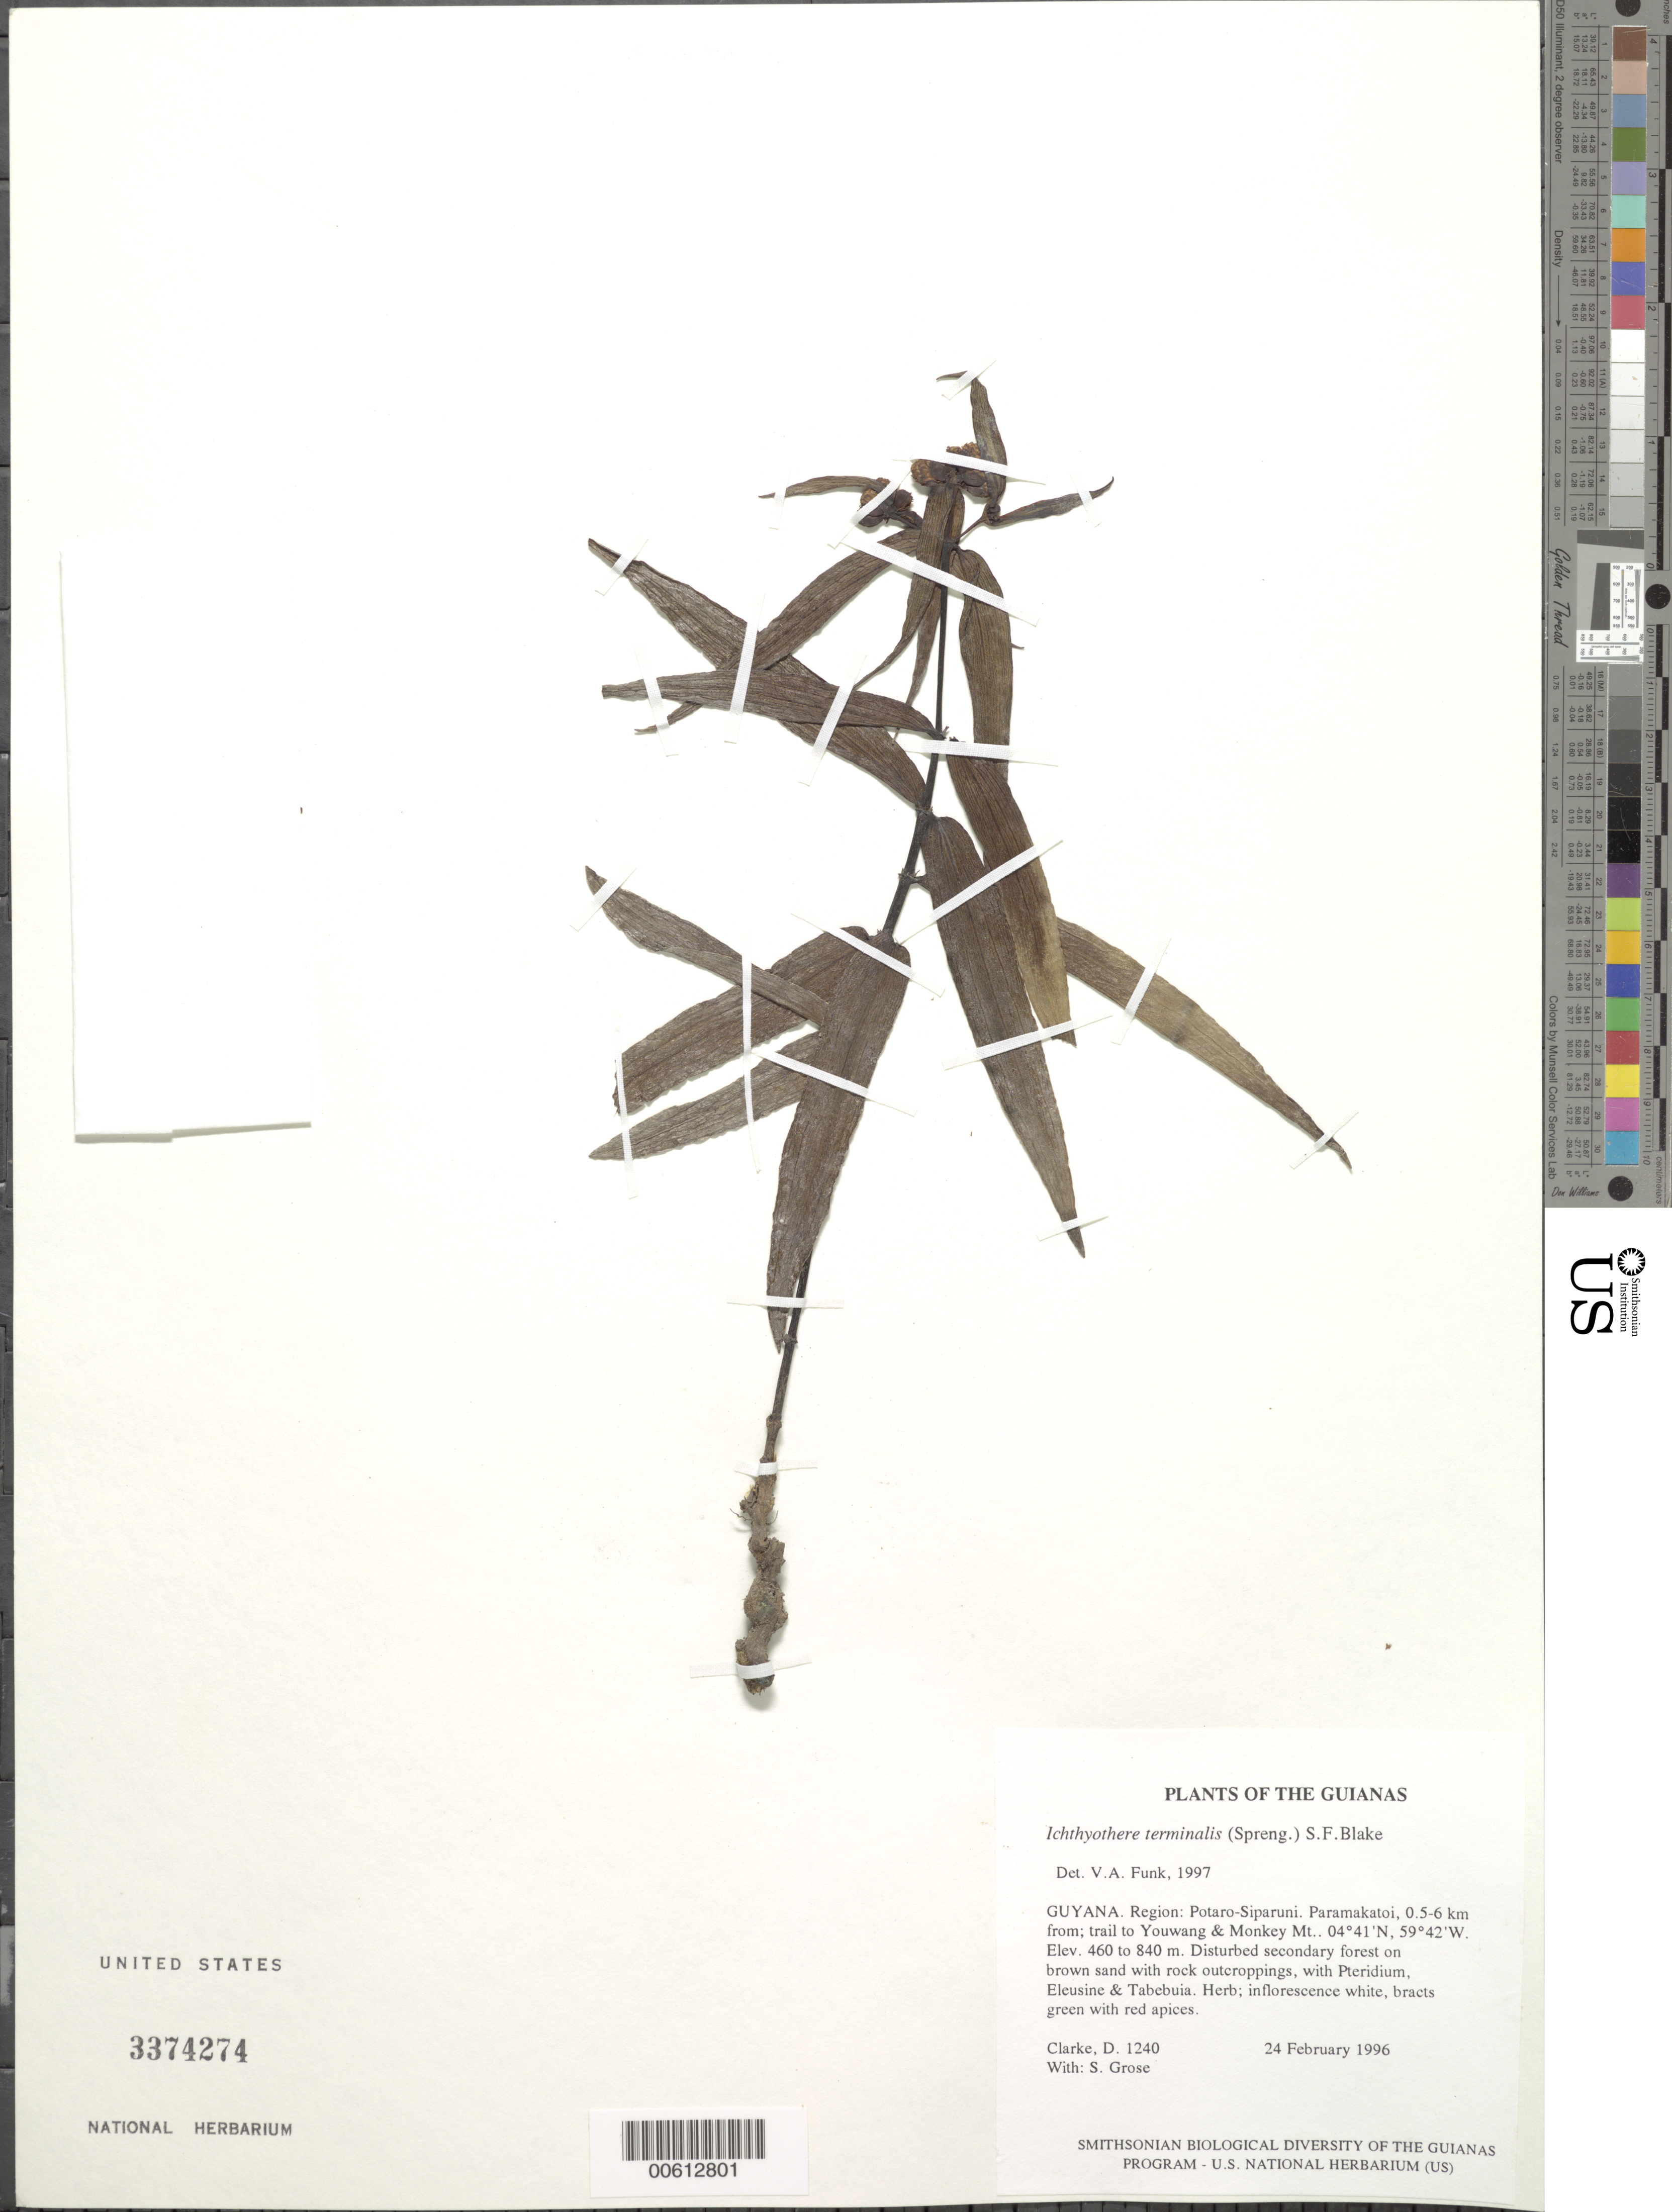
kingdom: Plantae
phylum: Tracheophyta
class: Magnoliopsida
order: Asterales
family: Asteraceae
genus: Ichthyothere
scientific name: Ichthyothere terminalis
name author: (Spreng.) S.F. Blake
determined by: Funk, Vicki A., (BOT), Smithsonian Institution - National Museum of Natural History (UNITED STATES)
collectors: H. D. Clarke & S. Grose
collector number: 1240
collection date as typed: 24 February 1996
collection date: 1996-02-24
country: Guyana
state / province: Potaro-Siparuni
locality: Paramakatoi, 0.5-6 km from; trail to Youwang & Monkey Mt.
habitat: Disturbed secondary forest on brown sand with rock outcroppings, with Pteridium, Eleusine & Tabebuia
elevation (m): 460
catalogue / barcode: US 3374274